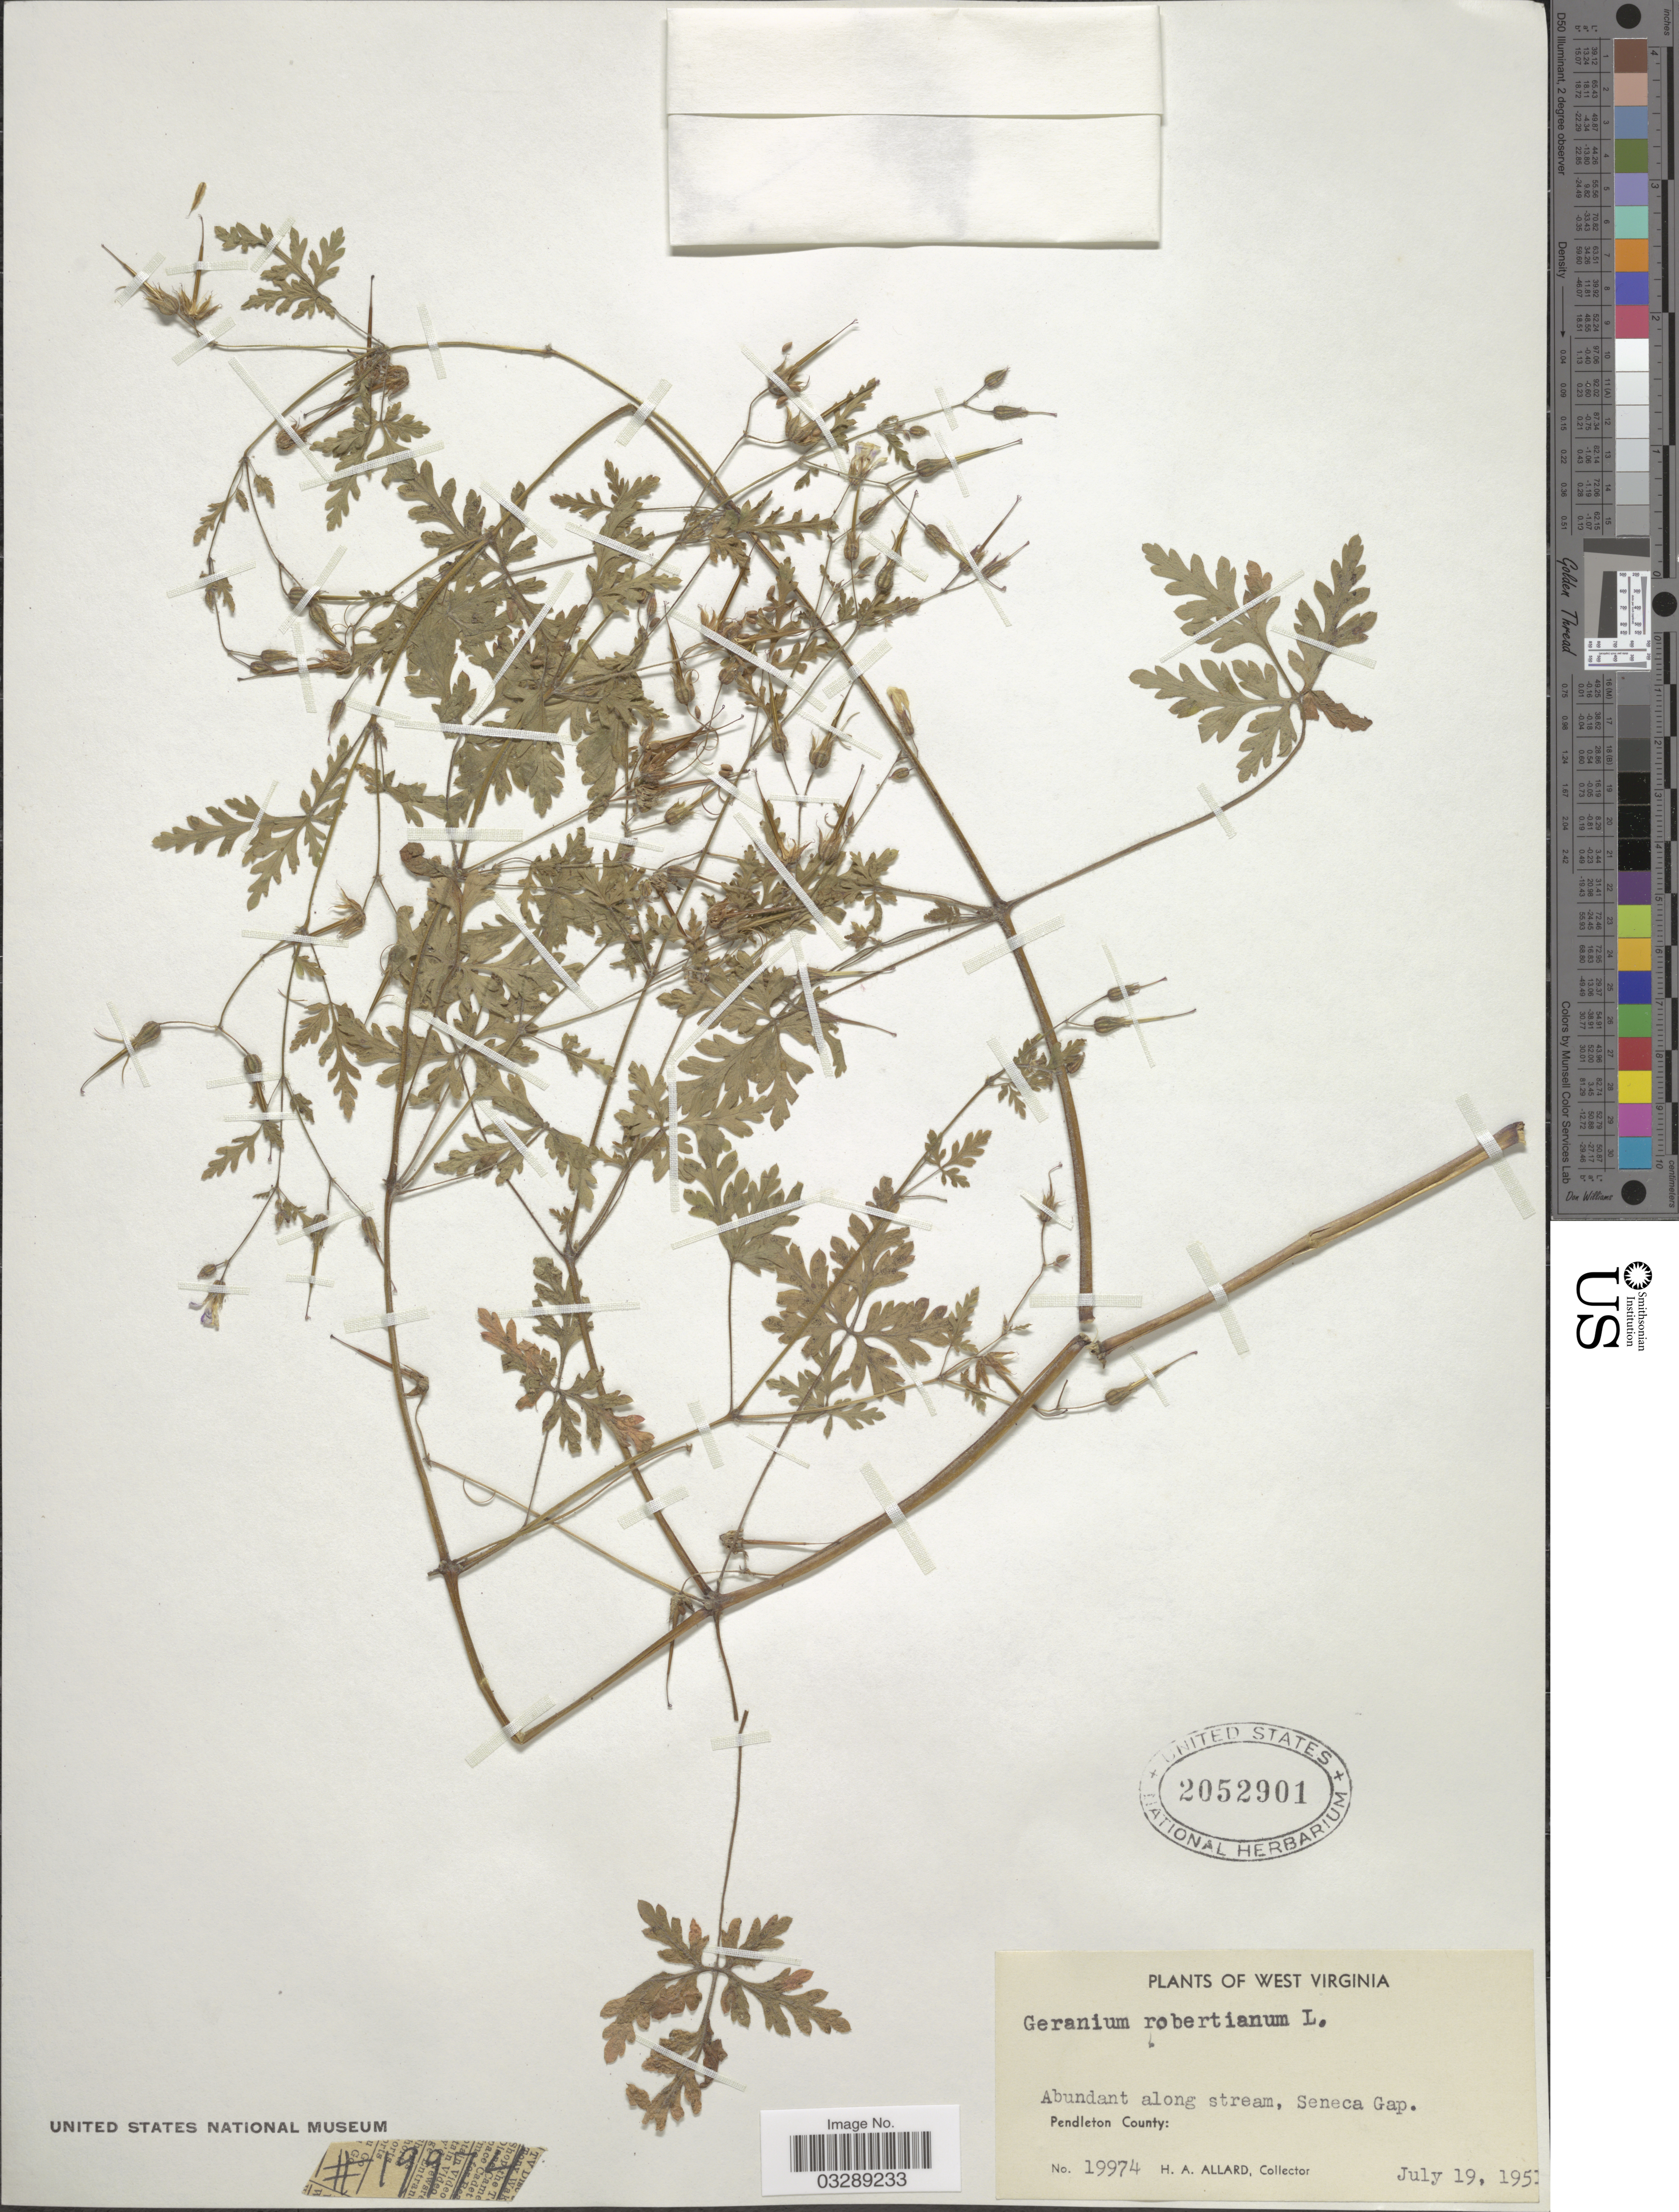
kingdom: Plantae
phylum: Tracheophyta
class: Magnoliopsida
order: Geraniales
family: Geraniaceae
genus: Geranium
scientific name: Geranium robertianum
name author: L.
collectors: H. A. Allard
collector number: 19974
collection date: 1951-07-19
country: United States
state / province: West Virginia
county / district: Pendleton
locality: Abundant along stream, Seneca Gap. Pendleton County.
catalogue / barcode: US 2052901